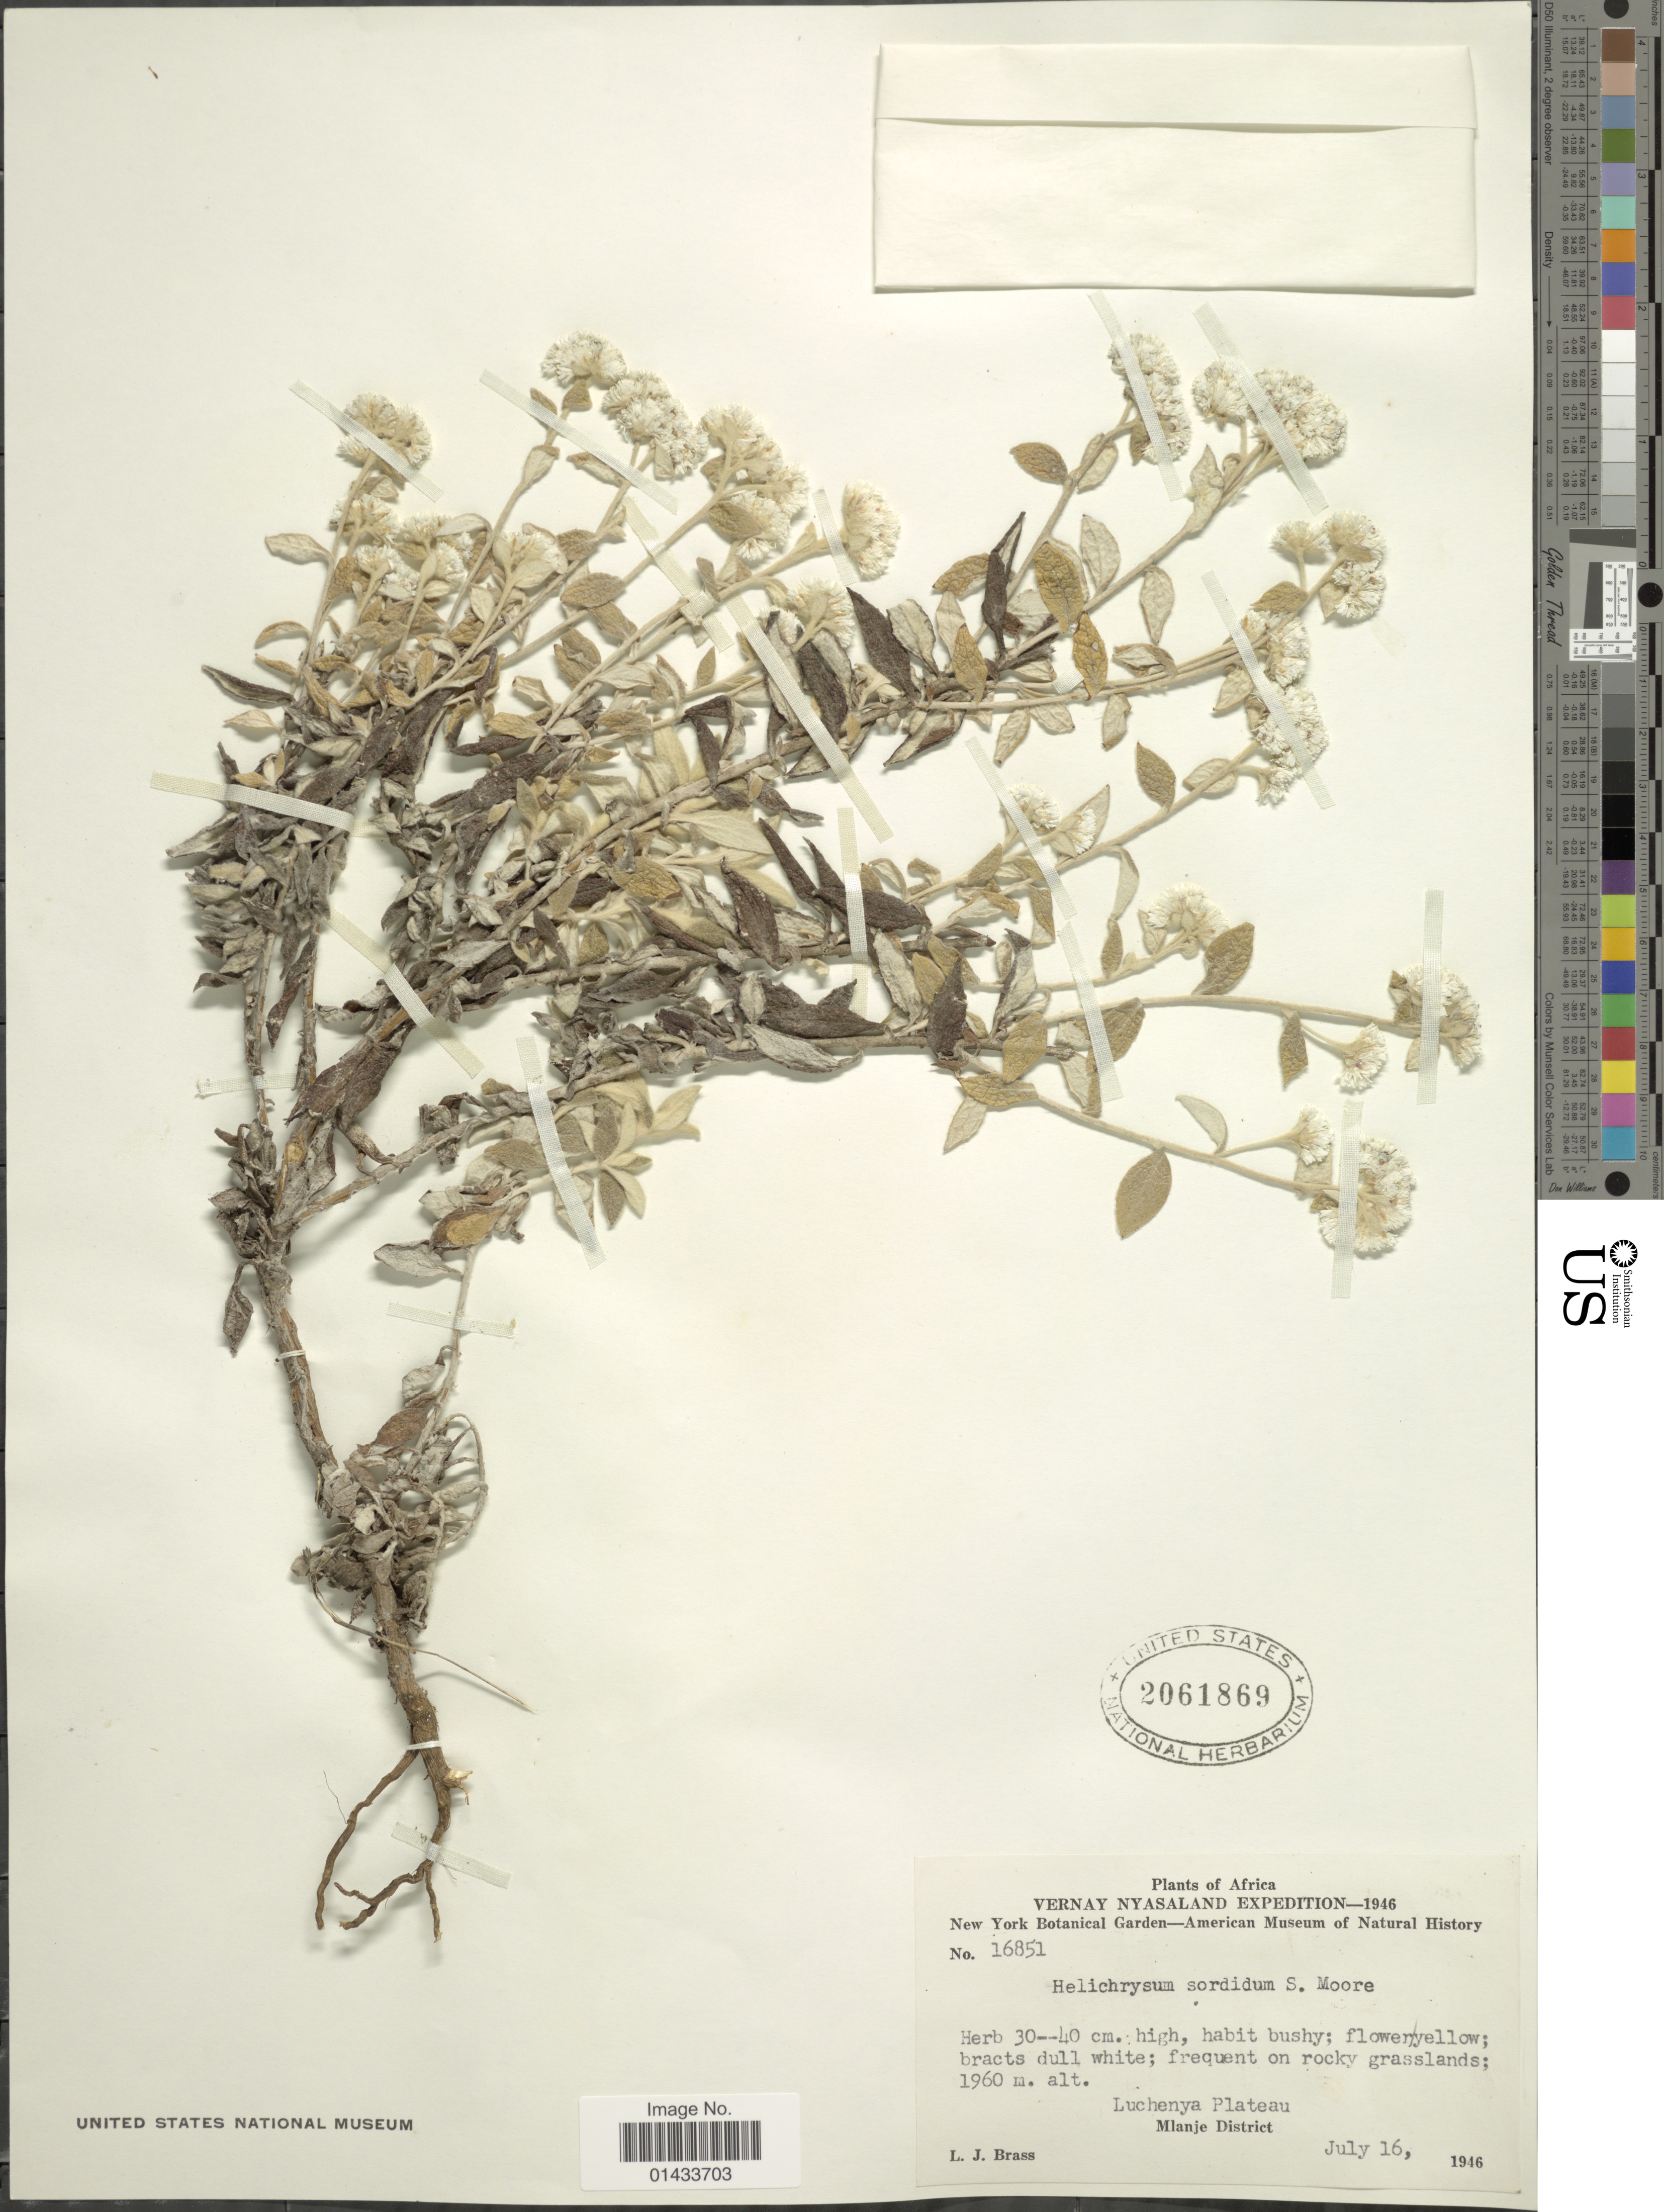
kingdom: Plantae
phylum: Tracheophyta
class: Magnoliopsida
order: Asterales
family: Asteraceae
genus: Helichrysum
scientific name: Helichrysum sordidum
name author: Humbert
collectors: L. J. Brass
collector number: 16851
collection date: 1946-07-16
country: Malawi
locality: Vernay Nyasaland, Luchenya Plateau, Mlanje District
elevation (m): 1960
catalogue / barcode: US 2061869